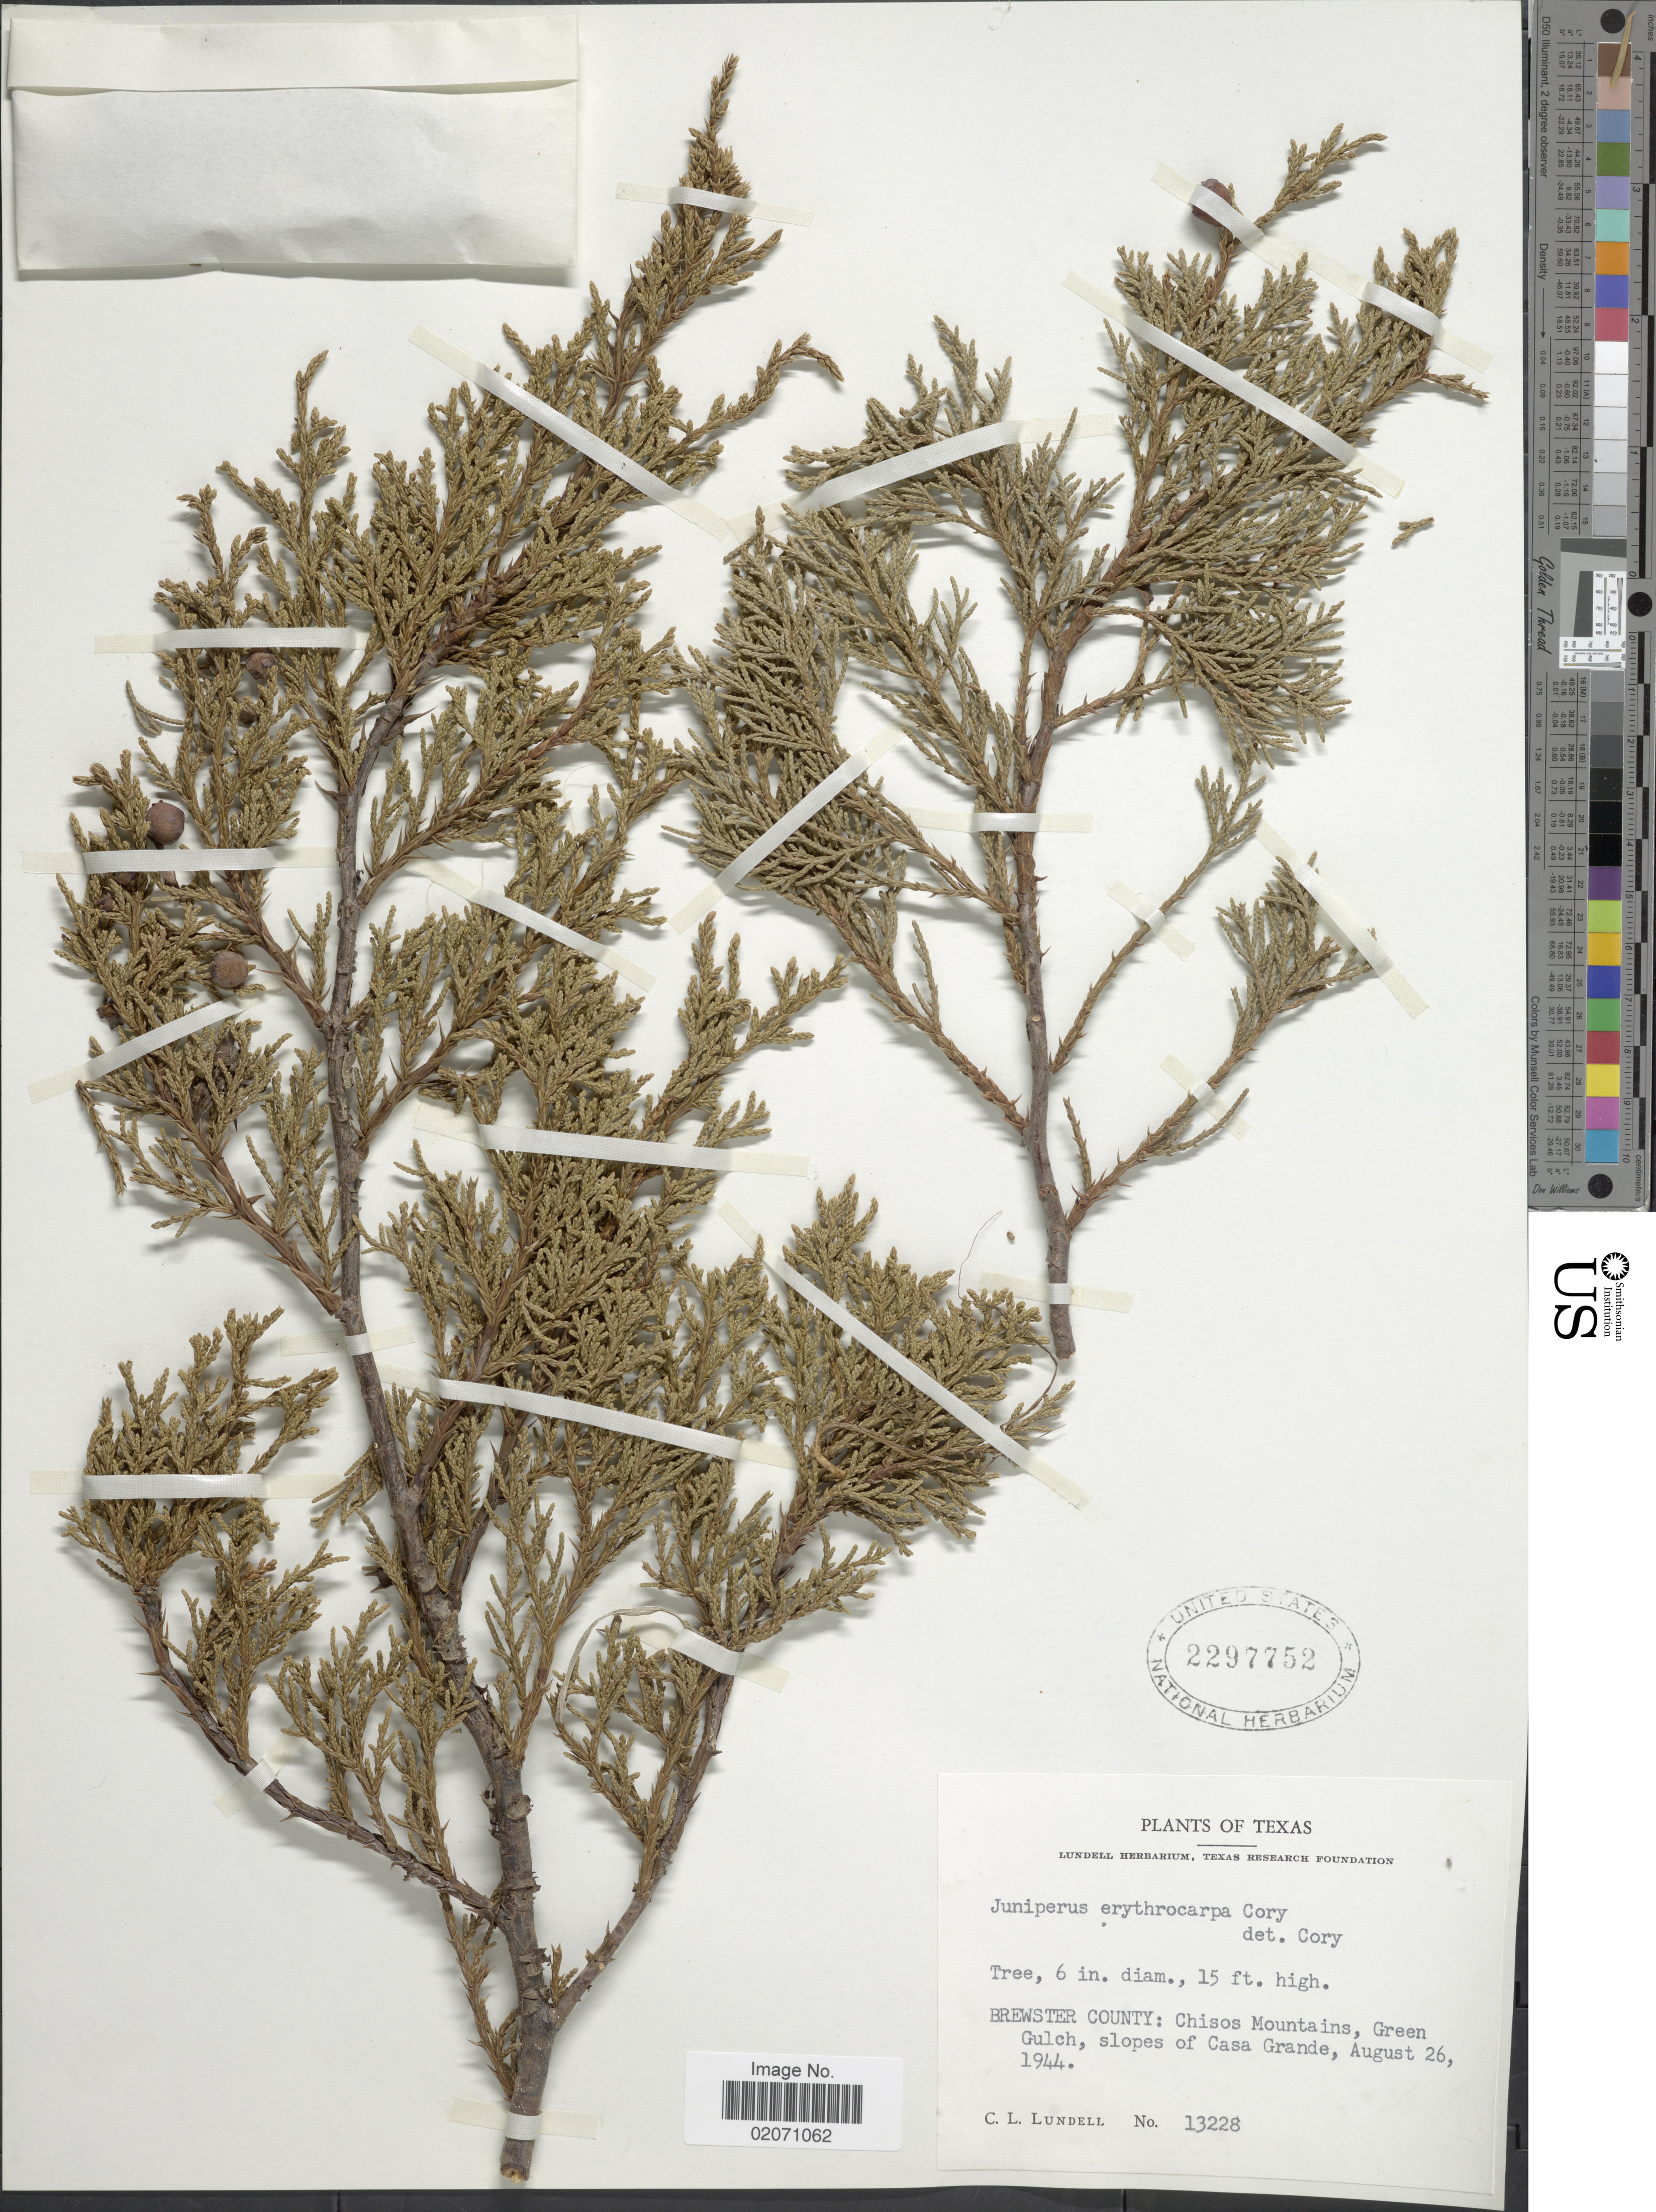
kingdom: Plantae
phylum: Tracheophyta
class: Pinopsida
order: Pinales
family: Cupressaceae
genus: Juniperus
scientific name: Juniperus erythocarpa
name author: Cory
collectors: C. L. Lundell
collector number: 13228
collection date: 1944-08-26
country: United States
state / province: Texas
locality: Brewster County: Chisos Mountains, Green Gulch, slopes of Casa Grande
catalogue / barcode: US 2297752